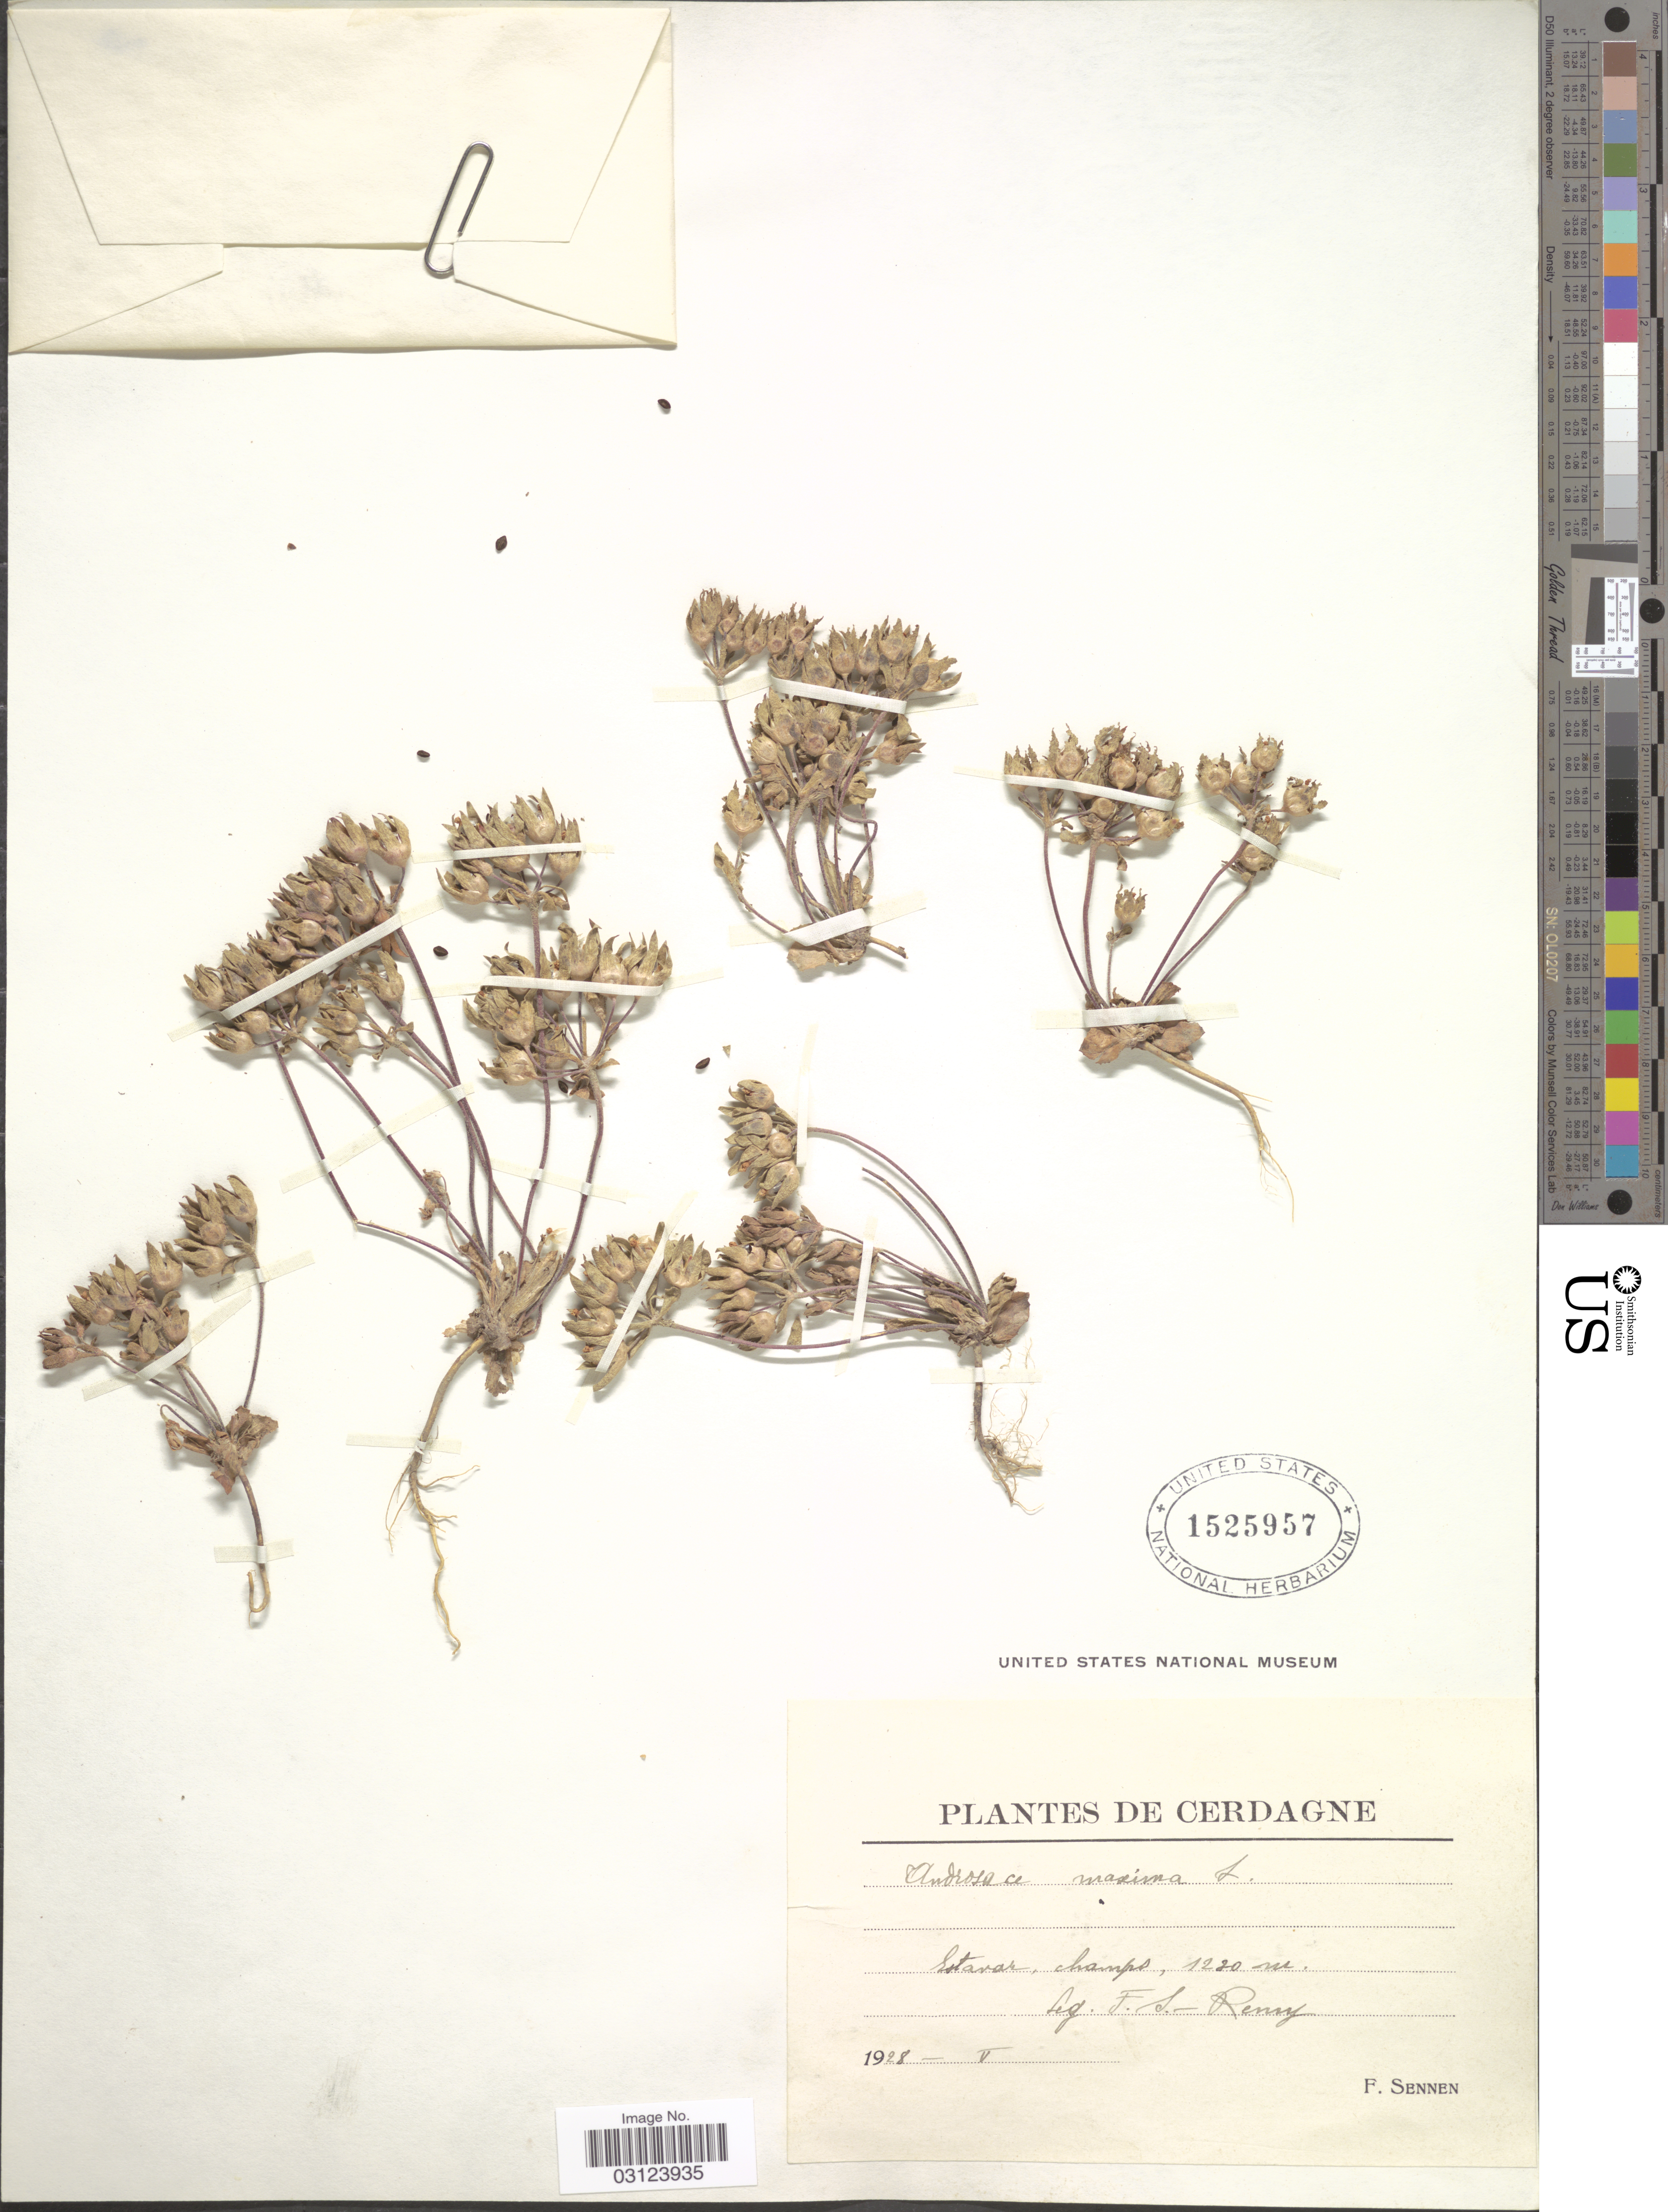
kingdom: Plantae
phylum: Tracheophyta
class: Magnoliopsida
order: Ericales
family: Primulaceae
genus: Androsace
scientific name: Androsace maxima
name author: L.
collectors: F.S. Remy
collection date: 1928-05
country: Spain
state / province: Islas Baleares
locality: Cerdagne, Estavar.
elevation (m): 1220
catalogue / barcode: US 1525957